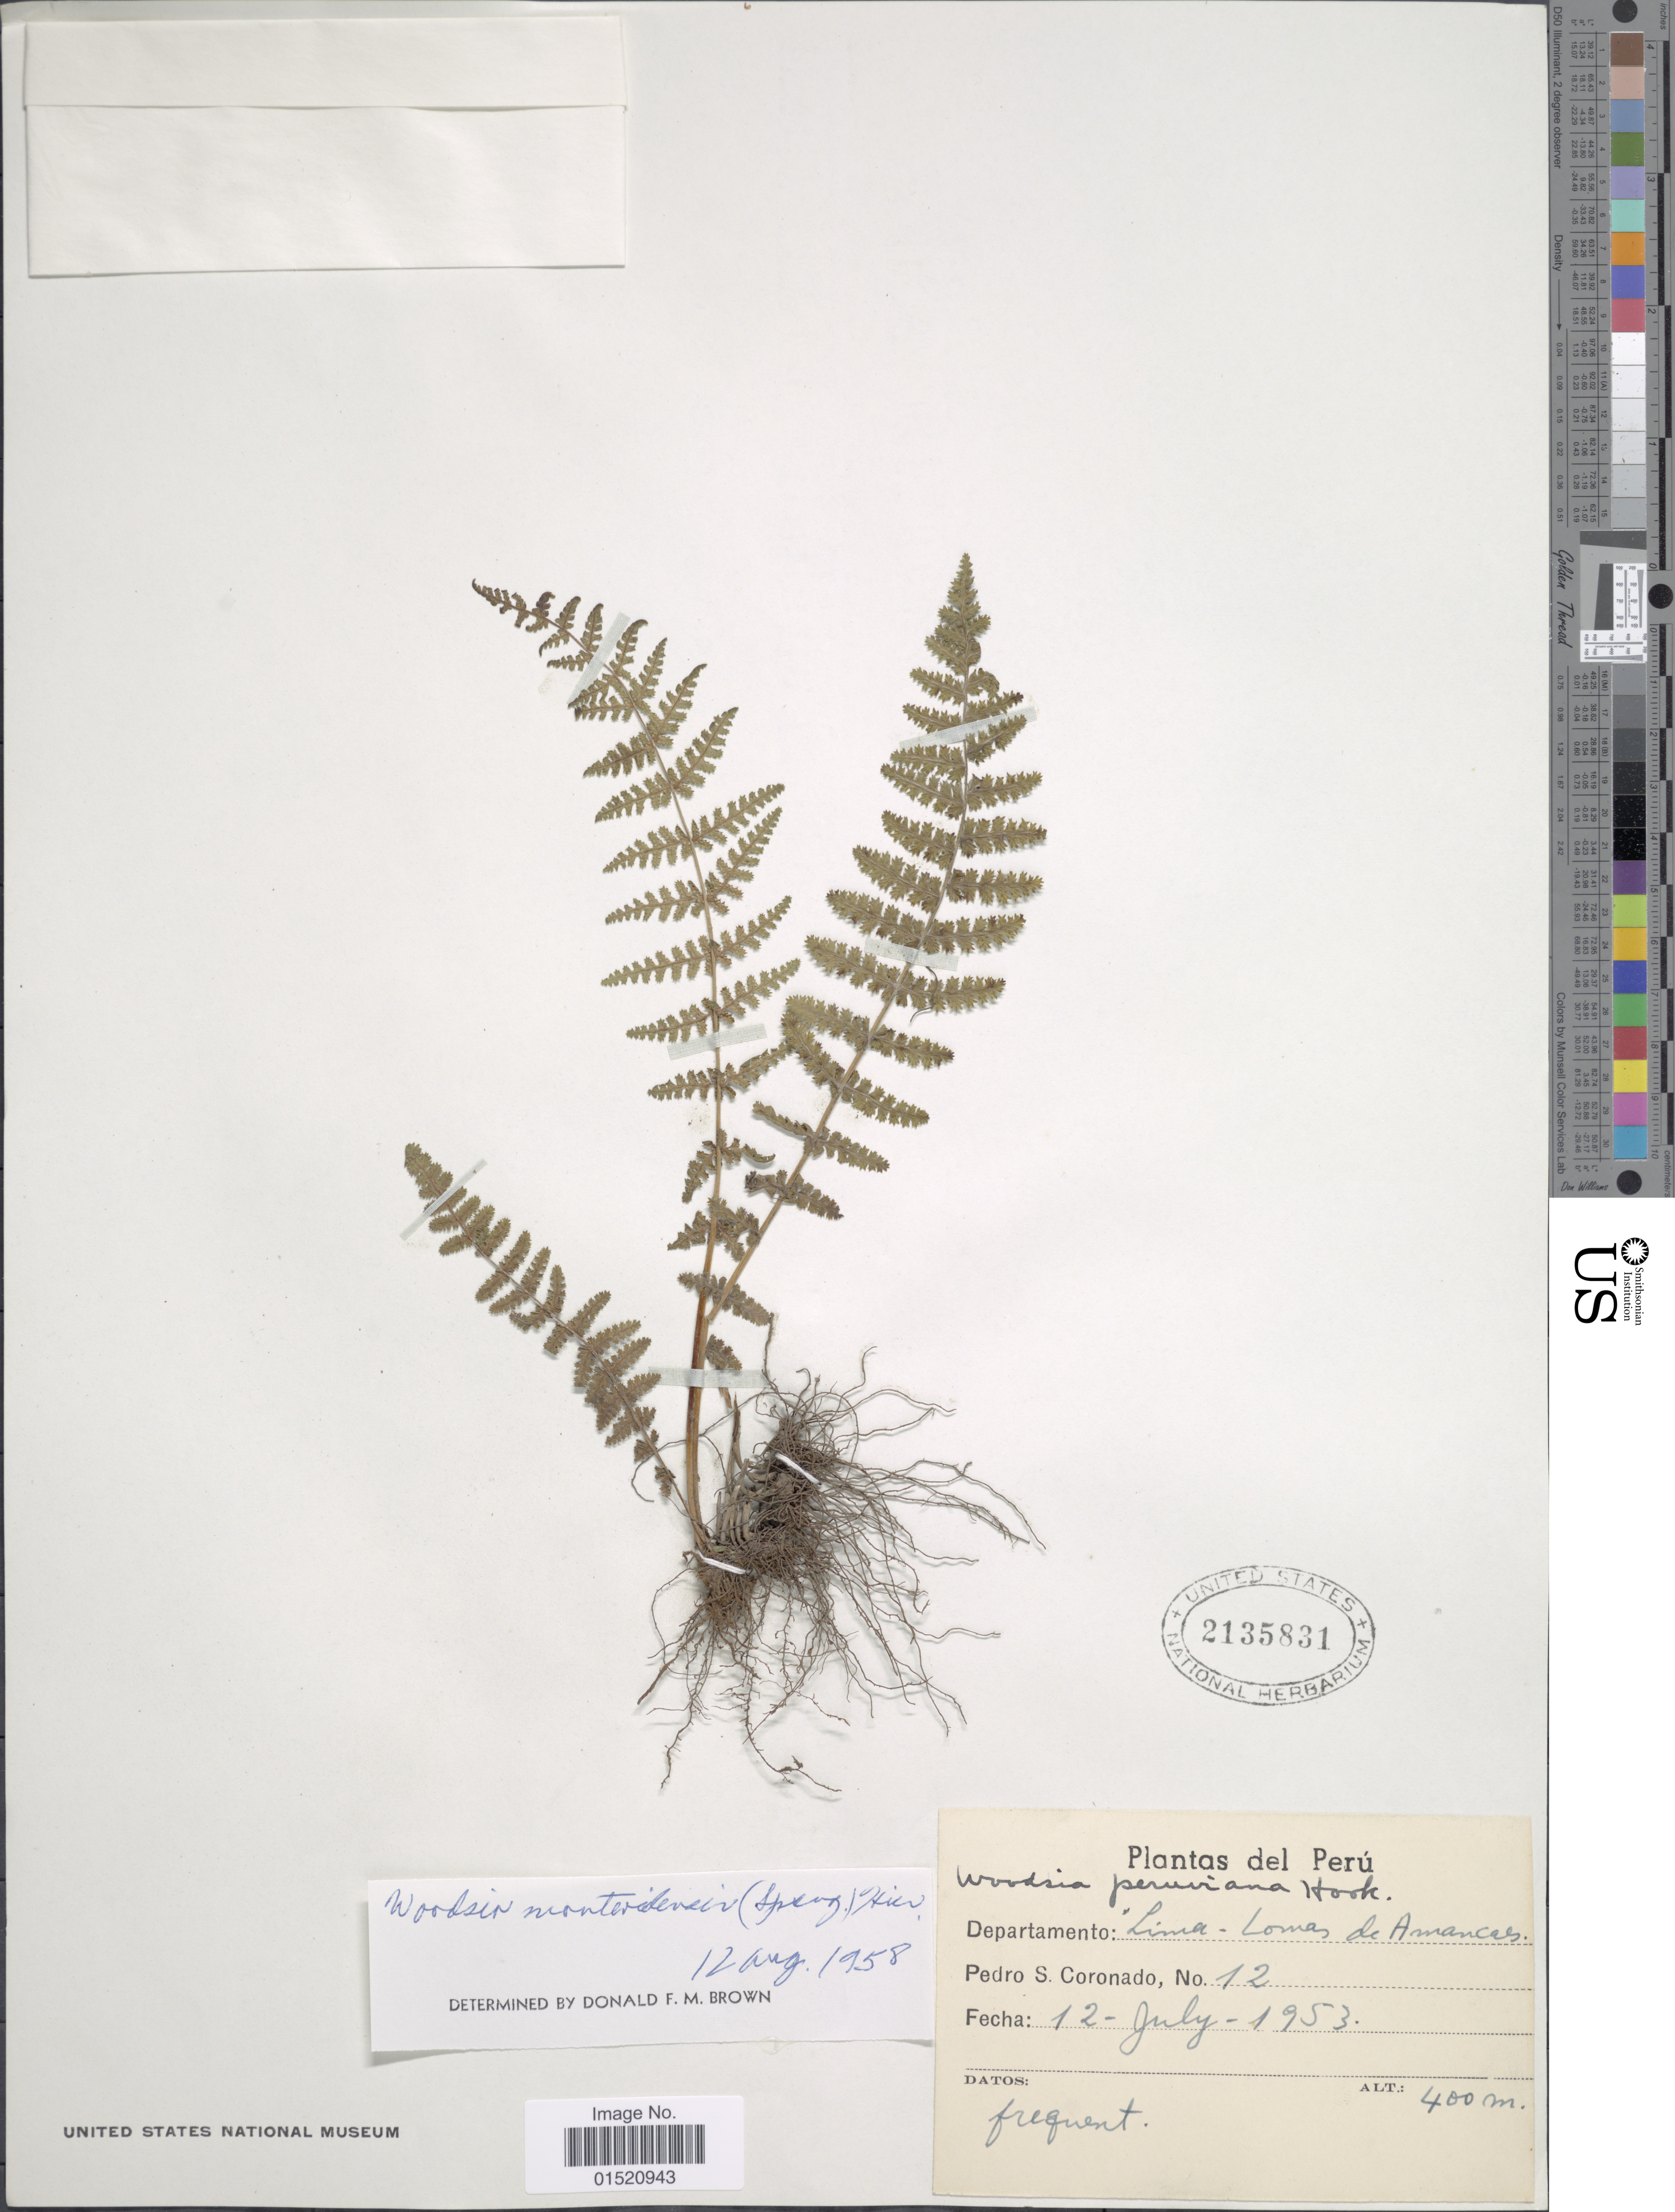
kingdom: Plantae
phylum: Tracheophyta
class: Polypodiopsida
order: Polypodiales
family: Woodsiaceae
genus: Woodsia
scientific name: Woodsia montevidensis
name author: (Spreng.) Hieron.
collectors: P. Coronado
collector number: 12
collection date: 1953-07-12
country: Peru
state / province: Lima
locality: Departamento: Lima - Lomas de Amancas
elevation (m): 400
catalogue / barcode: US 2135831